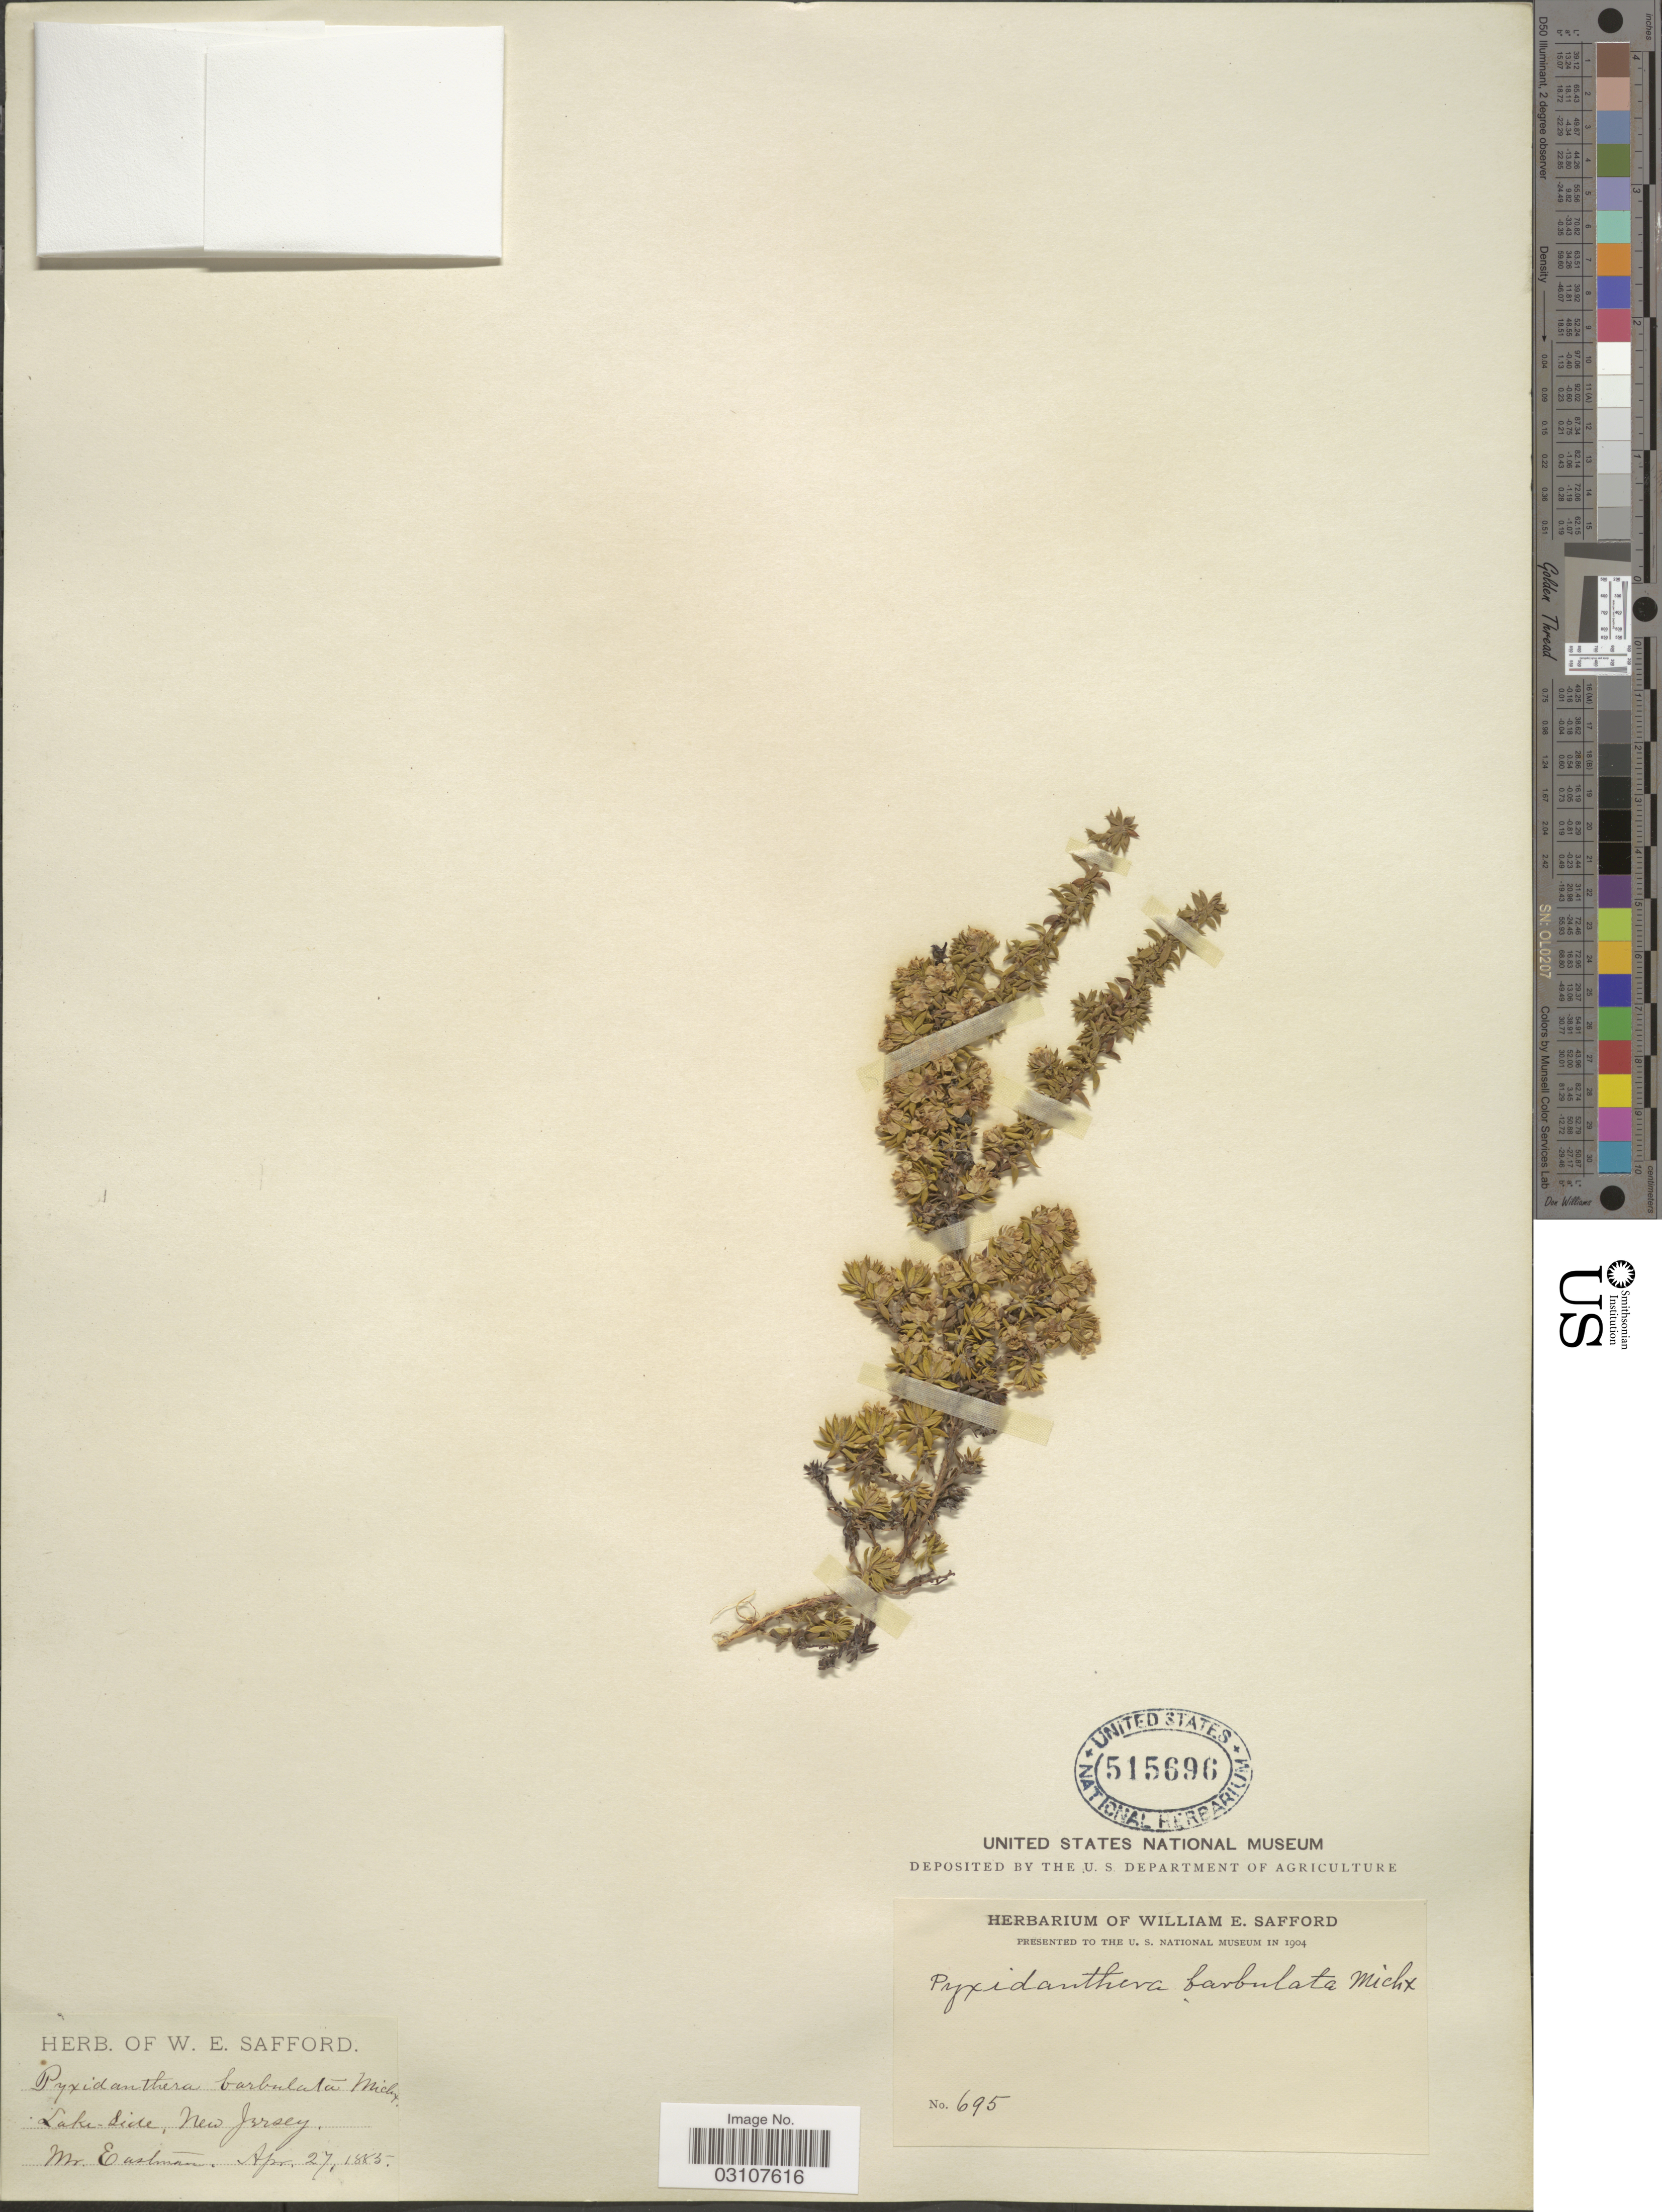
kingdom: Plantae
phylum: Tracheophyta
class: Magnoliopsida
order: Ericales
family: Diapensiaceae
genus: Pyxidanthera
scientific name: Pyxidanthera barbulata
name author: Michx.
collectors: -. Eastman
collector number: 695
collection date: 1885-04-27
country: United States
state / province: New Jersey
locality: Lake side.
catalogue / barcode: US 515696